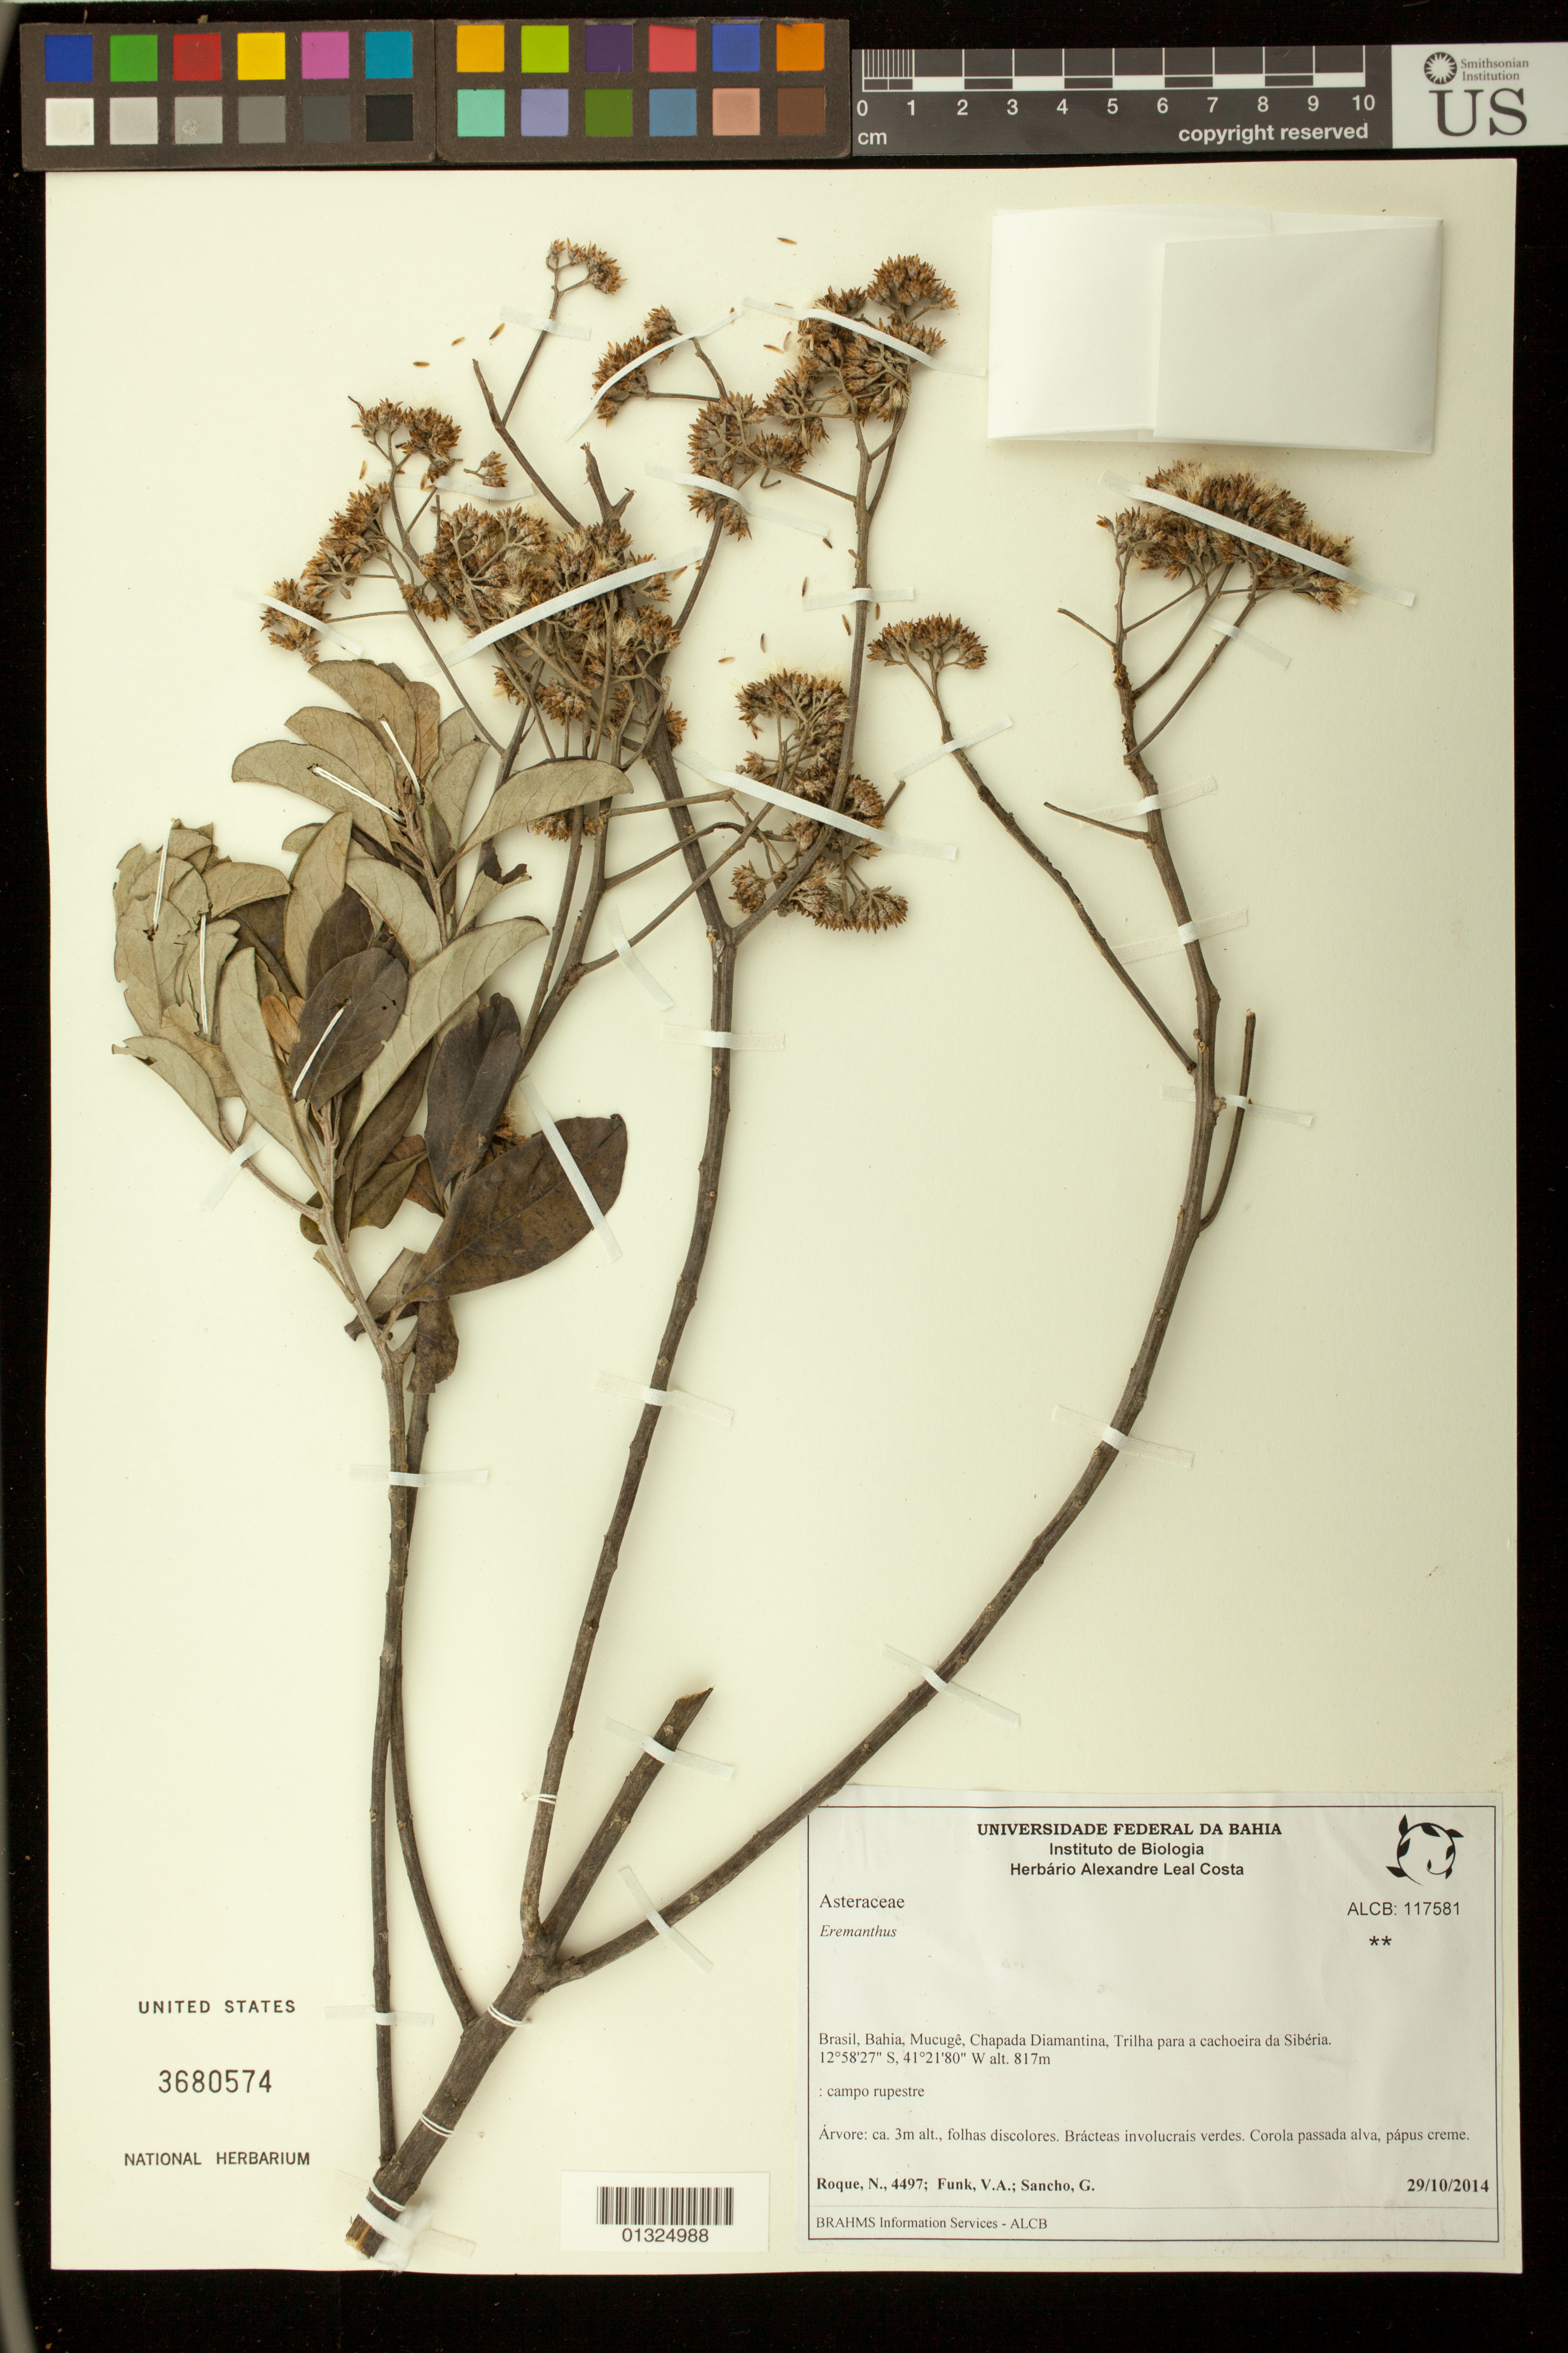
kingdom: Plantae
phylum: Tracheophyta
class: Magnoliopsida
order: Asterales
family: Asteraceae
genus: Eremanthus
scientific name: Eremanthus sp.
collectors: V. Funk & G. Sancho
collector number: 4497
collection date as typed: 29 October 2014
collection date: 2014-10-29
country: Brazil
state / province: Bahia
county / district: Mucugê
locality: Chapada Diamantina, Trilha para a cachoeira da Siberia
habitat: Campo rupestre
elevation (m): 817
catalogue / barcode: US 3680574